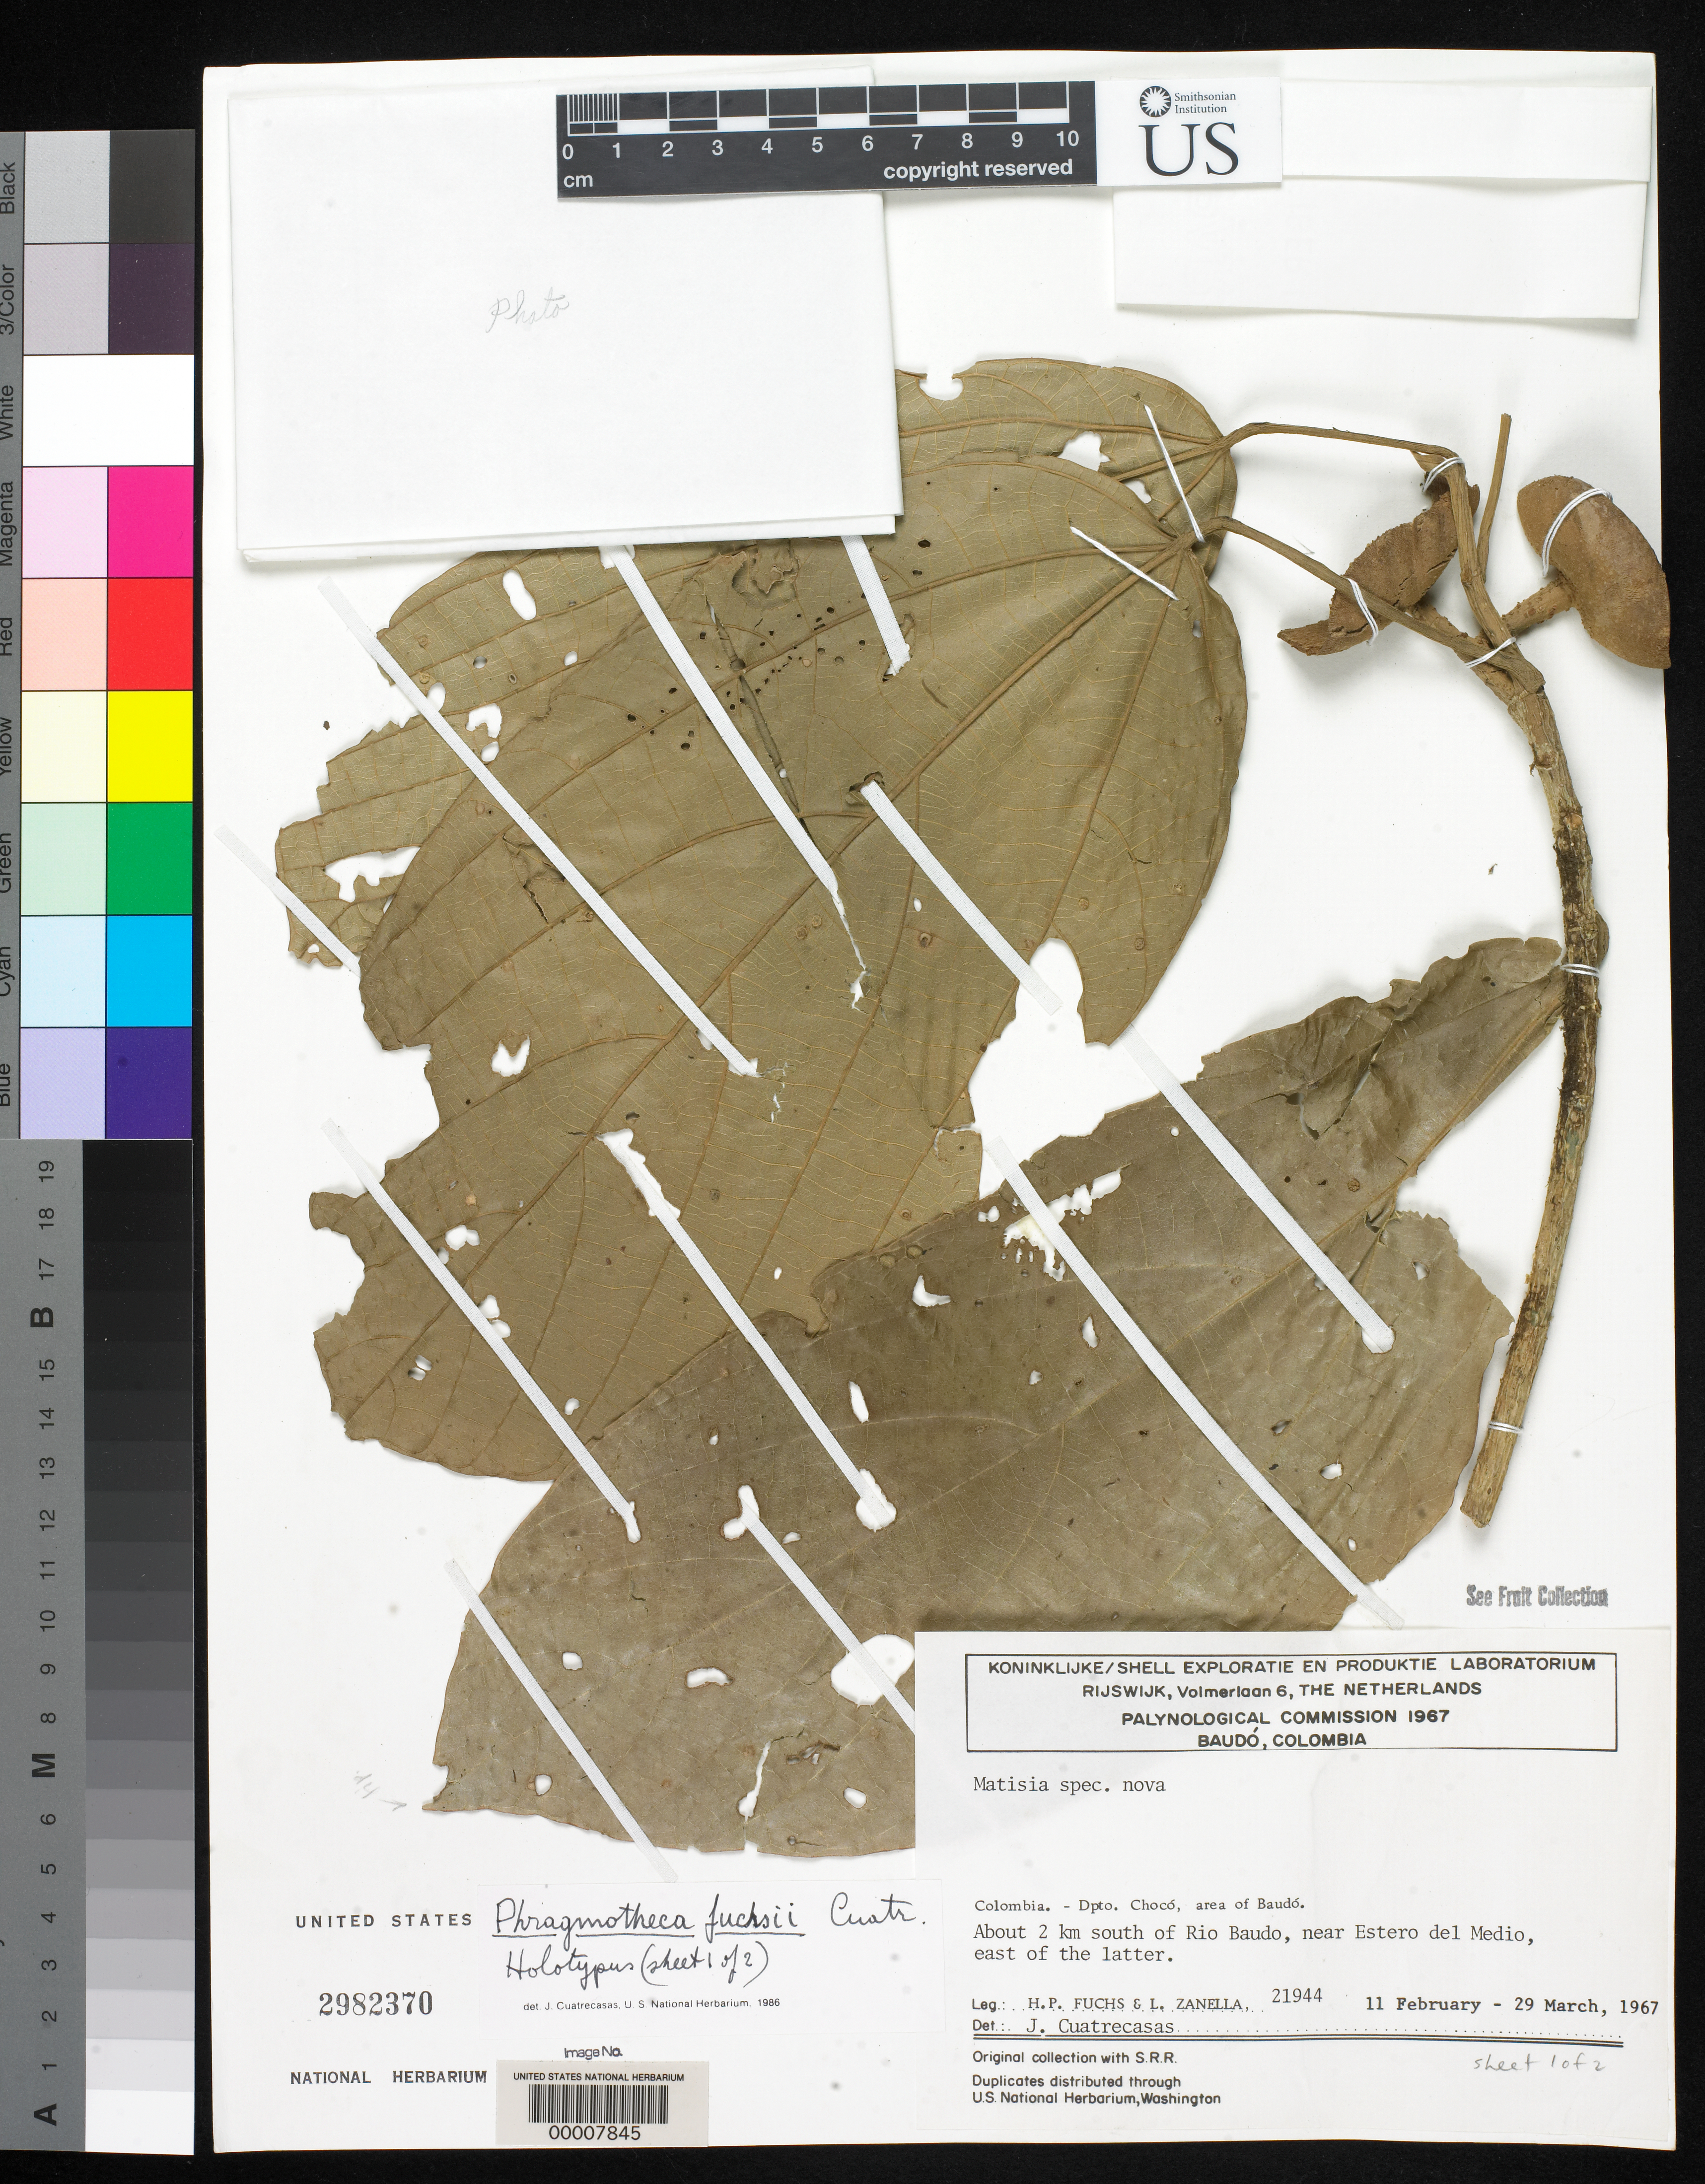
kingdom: Plantae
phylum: Tracheophyta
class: Magnoliopsida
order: Malvales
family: Malvaceae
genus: Phragmotheca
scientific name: Phragmotheca fuchsii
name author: Cuatrec.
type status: Holotype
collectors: H. P. Fuchs & L. Zanella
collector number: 21944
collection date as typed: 11 Feb 1967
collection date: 1967-02-11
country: Colombia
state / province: Chocó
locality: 2 km S of Rio Baudo, near Estero del Medio.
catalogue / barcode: US 2982370